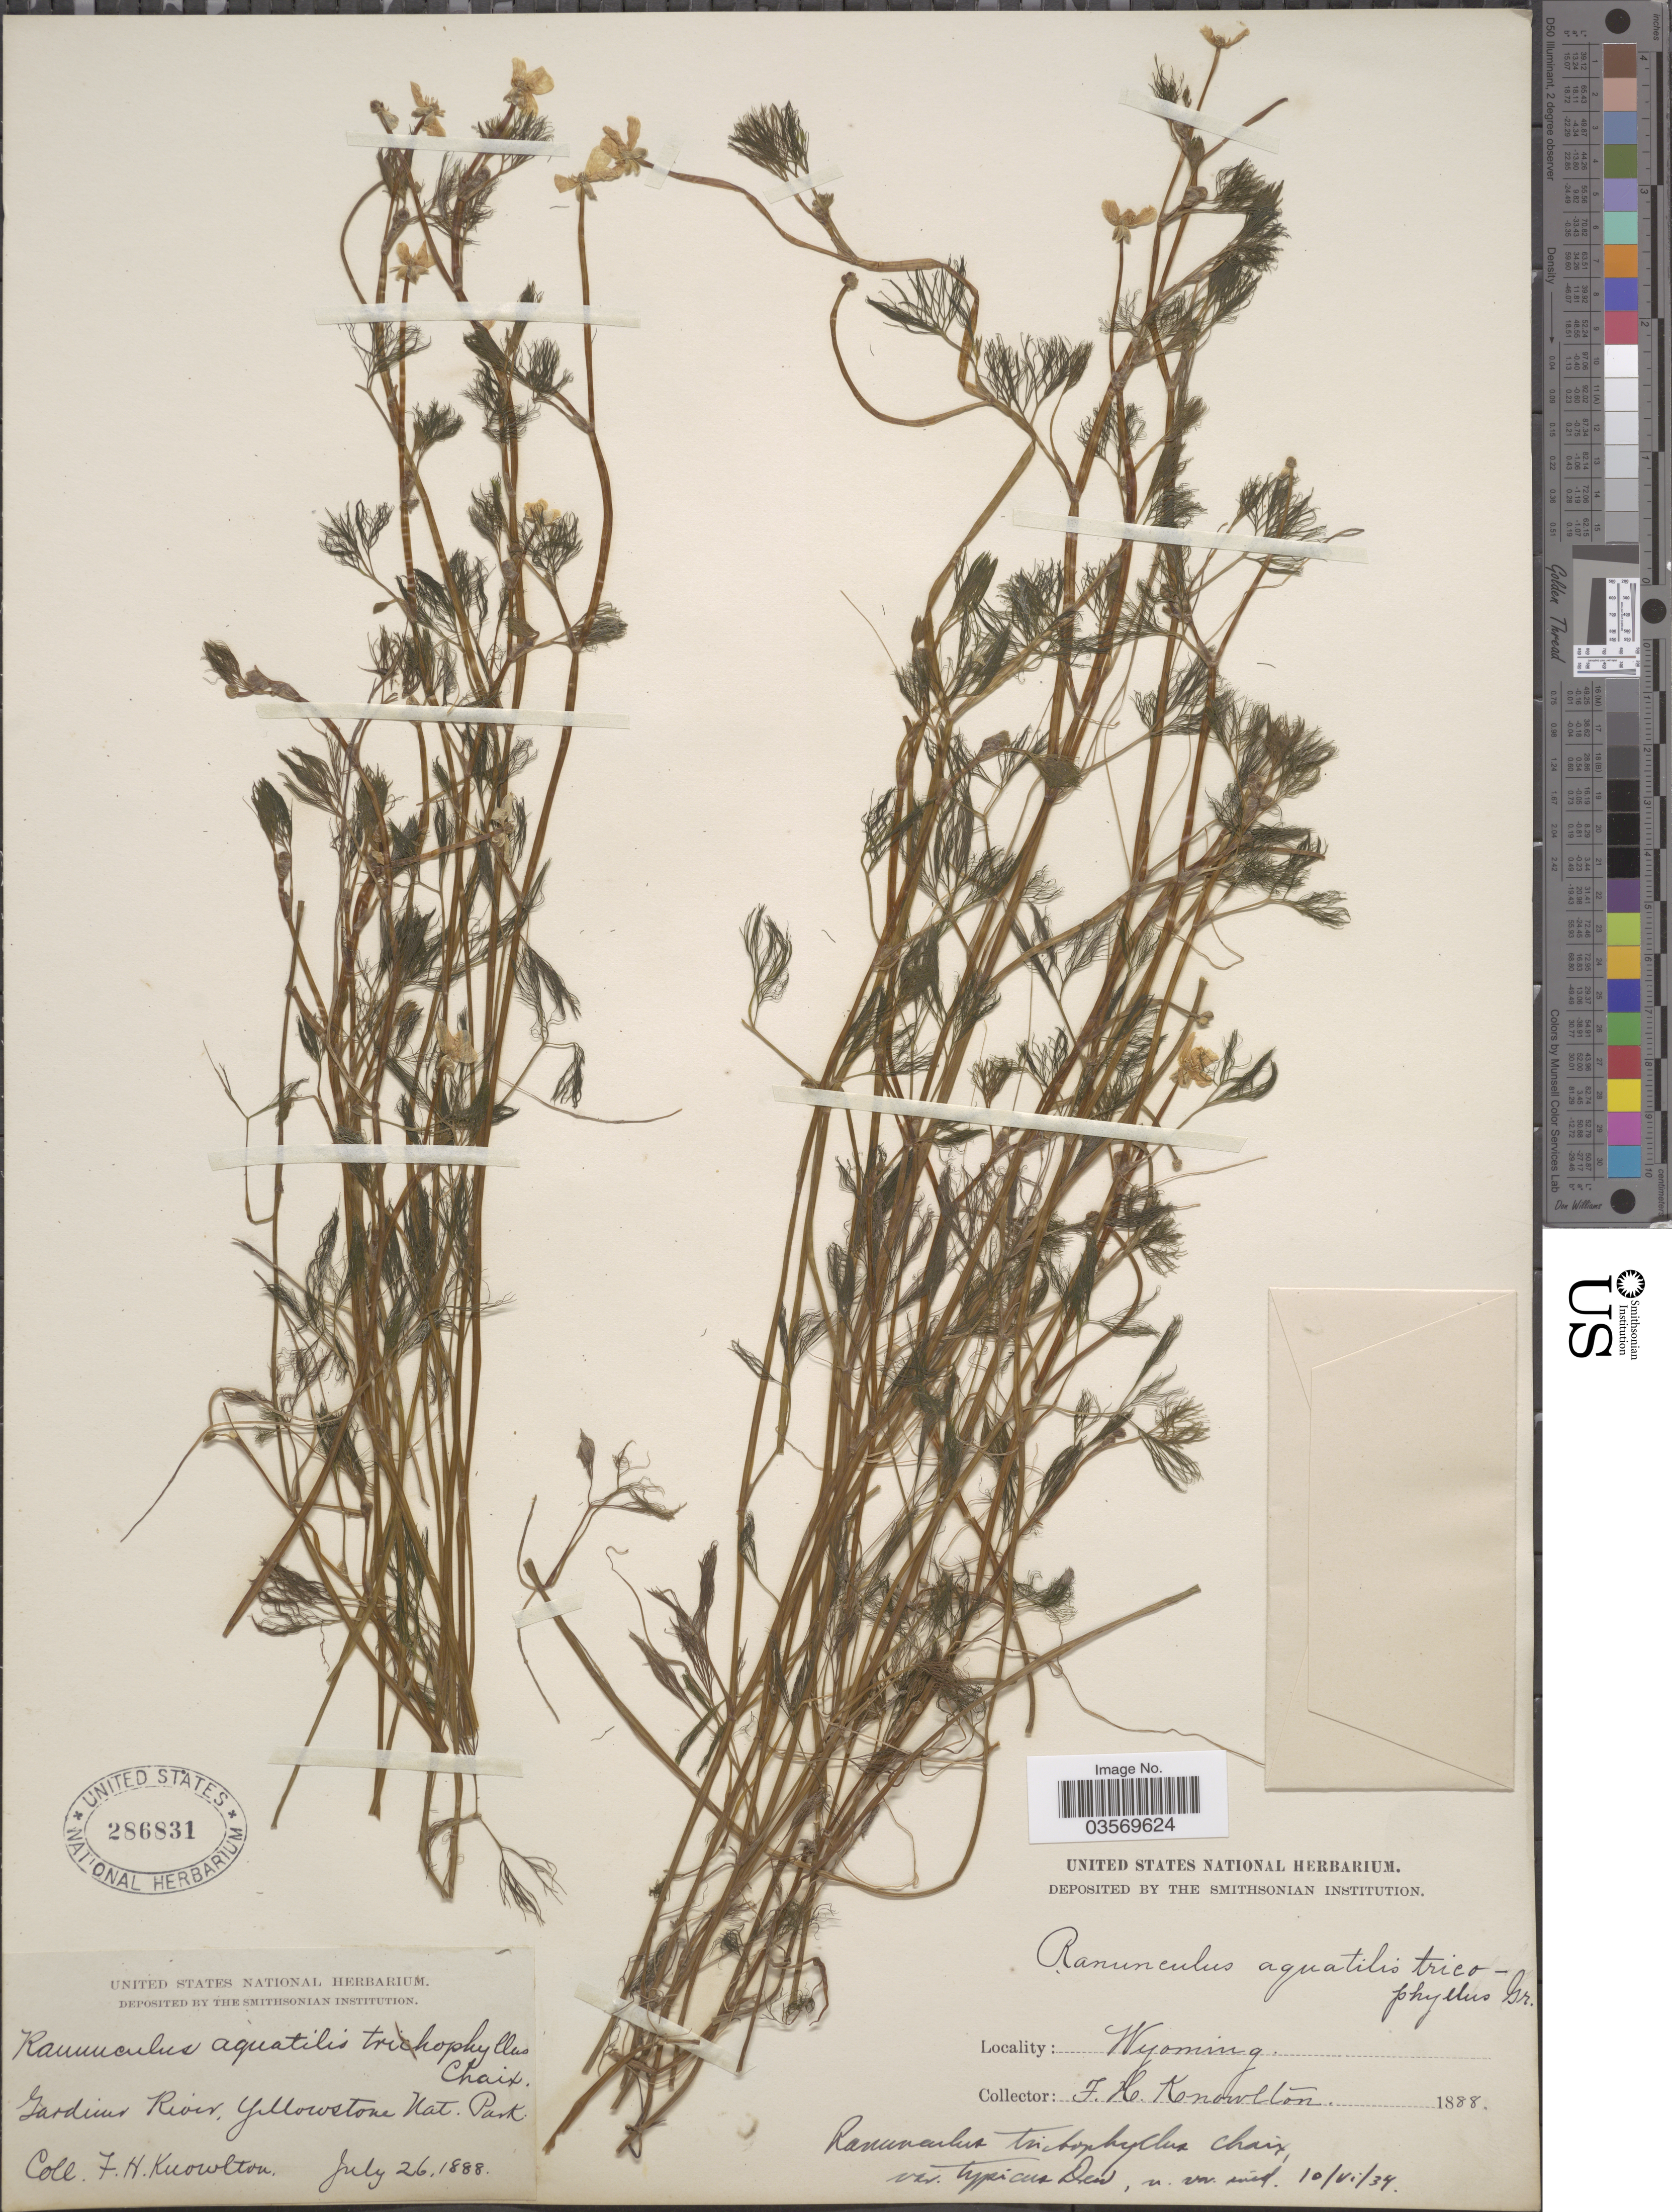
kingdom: Plantae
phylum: Tracheophyta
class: Magnoliopsida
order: Ranunculales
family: Ranunculaceae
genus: Ranunculus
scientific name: Ranunculus trichophyllus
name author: Chaix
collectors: F. H. Knowlton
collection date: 1888-07-26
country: United States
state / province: Wyoming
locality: Gardiner River, Yellowstone Nat. Park.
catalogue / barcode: US 286831